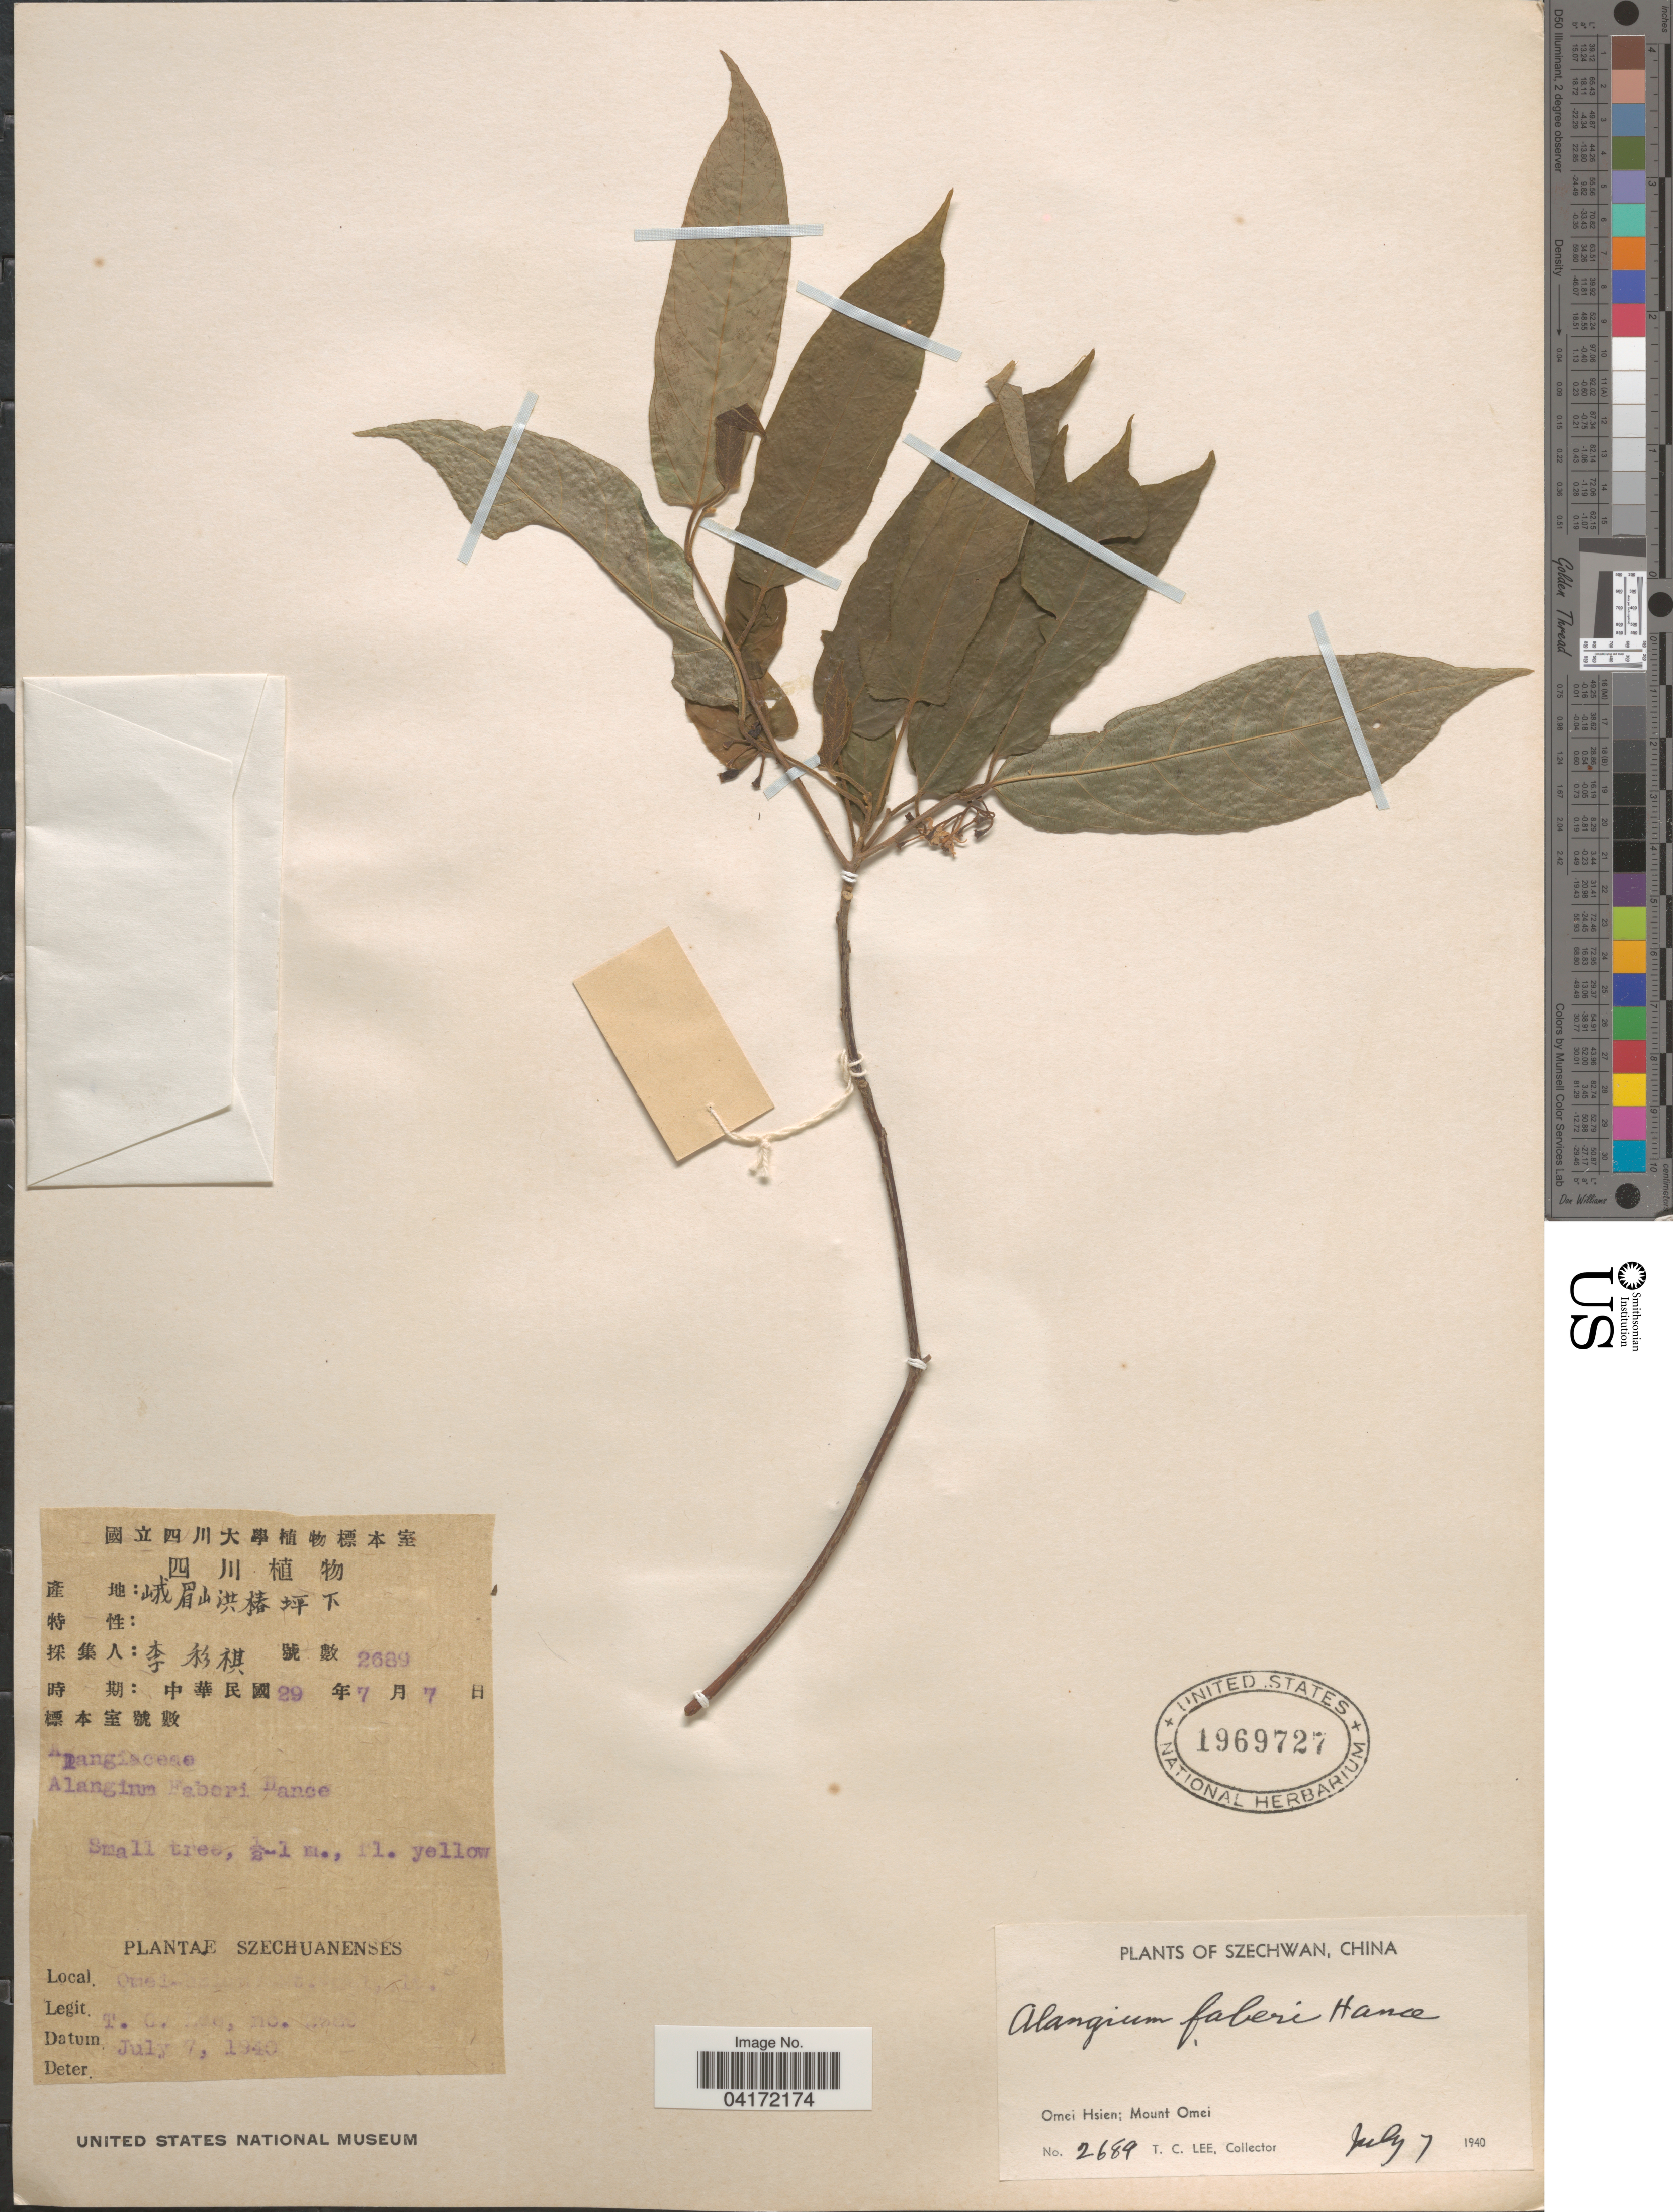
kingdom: Plantae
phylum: Tracheophyta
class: Magnoliopsida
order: Cornales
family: Cornaceae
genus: Alangium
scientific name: Alangium faberi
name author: Oliv.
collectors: T. Lee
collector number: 2689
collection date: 1940-07-07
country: China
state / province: Sichuan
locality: Szechwan. Omei Hsien; Mount Omei.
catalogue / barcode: US 1969727